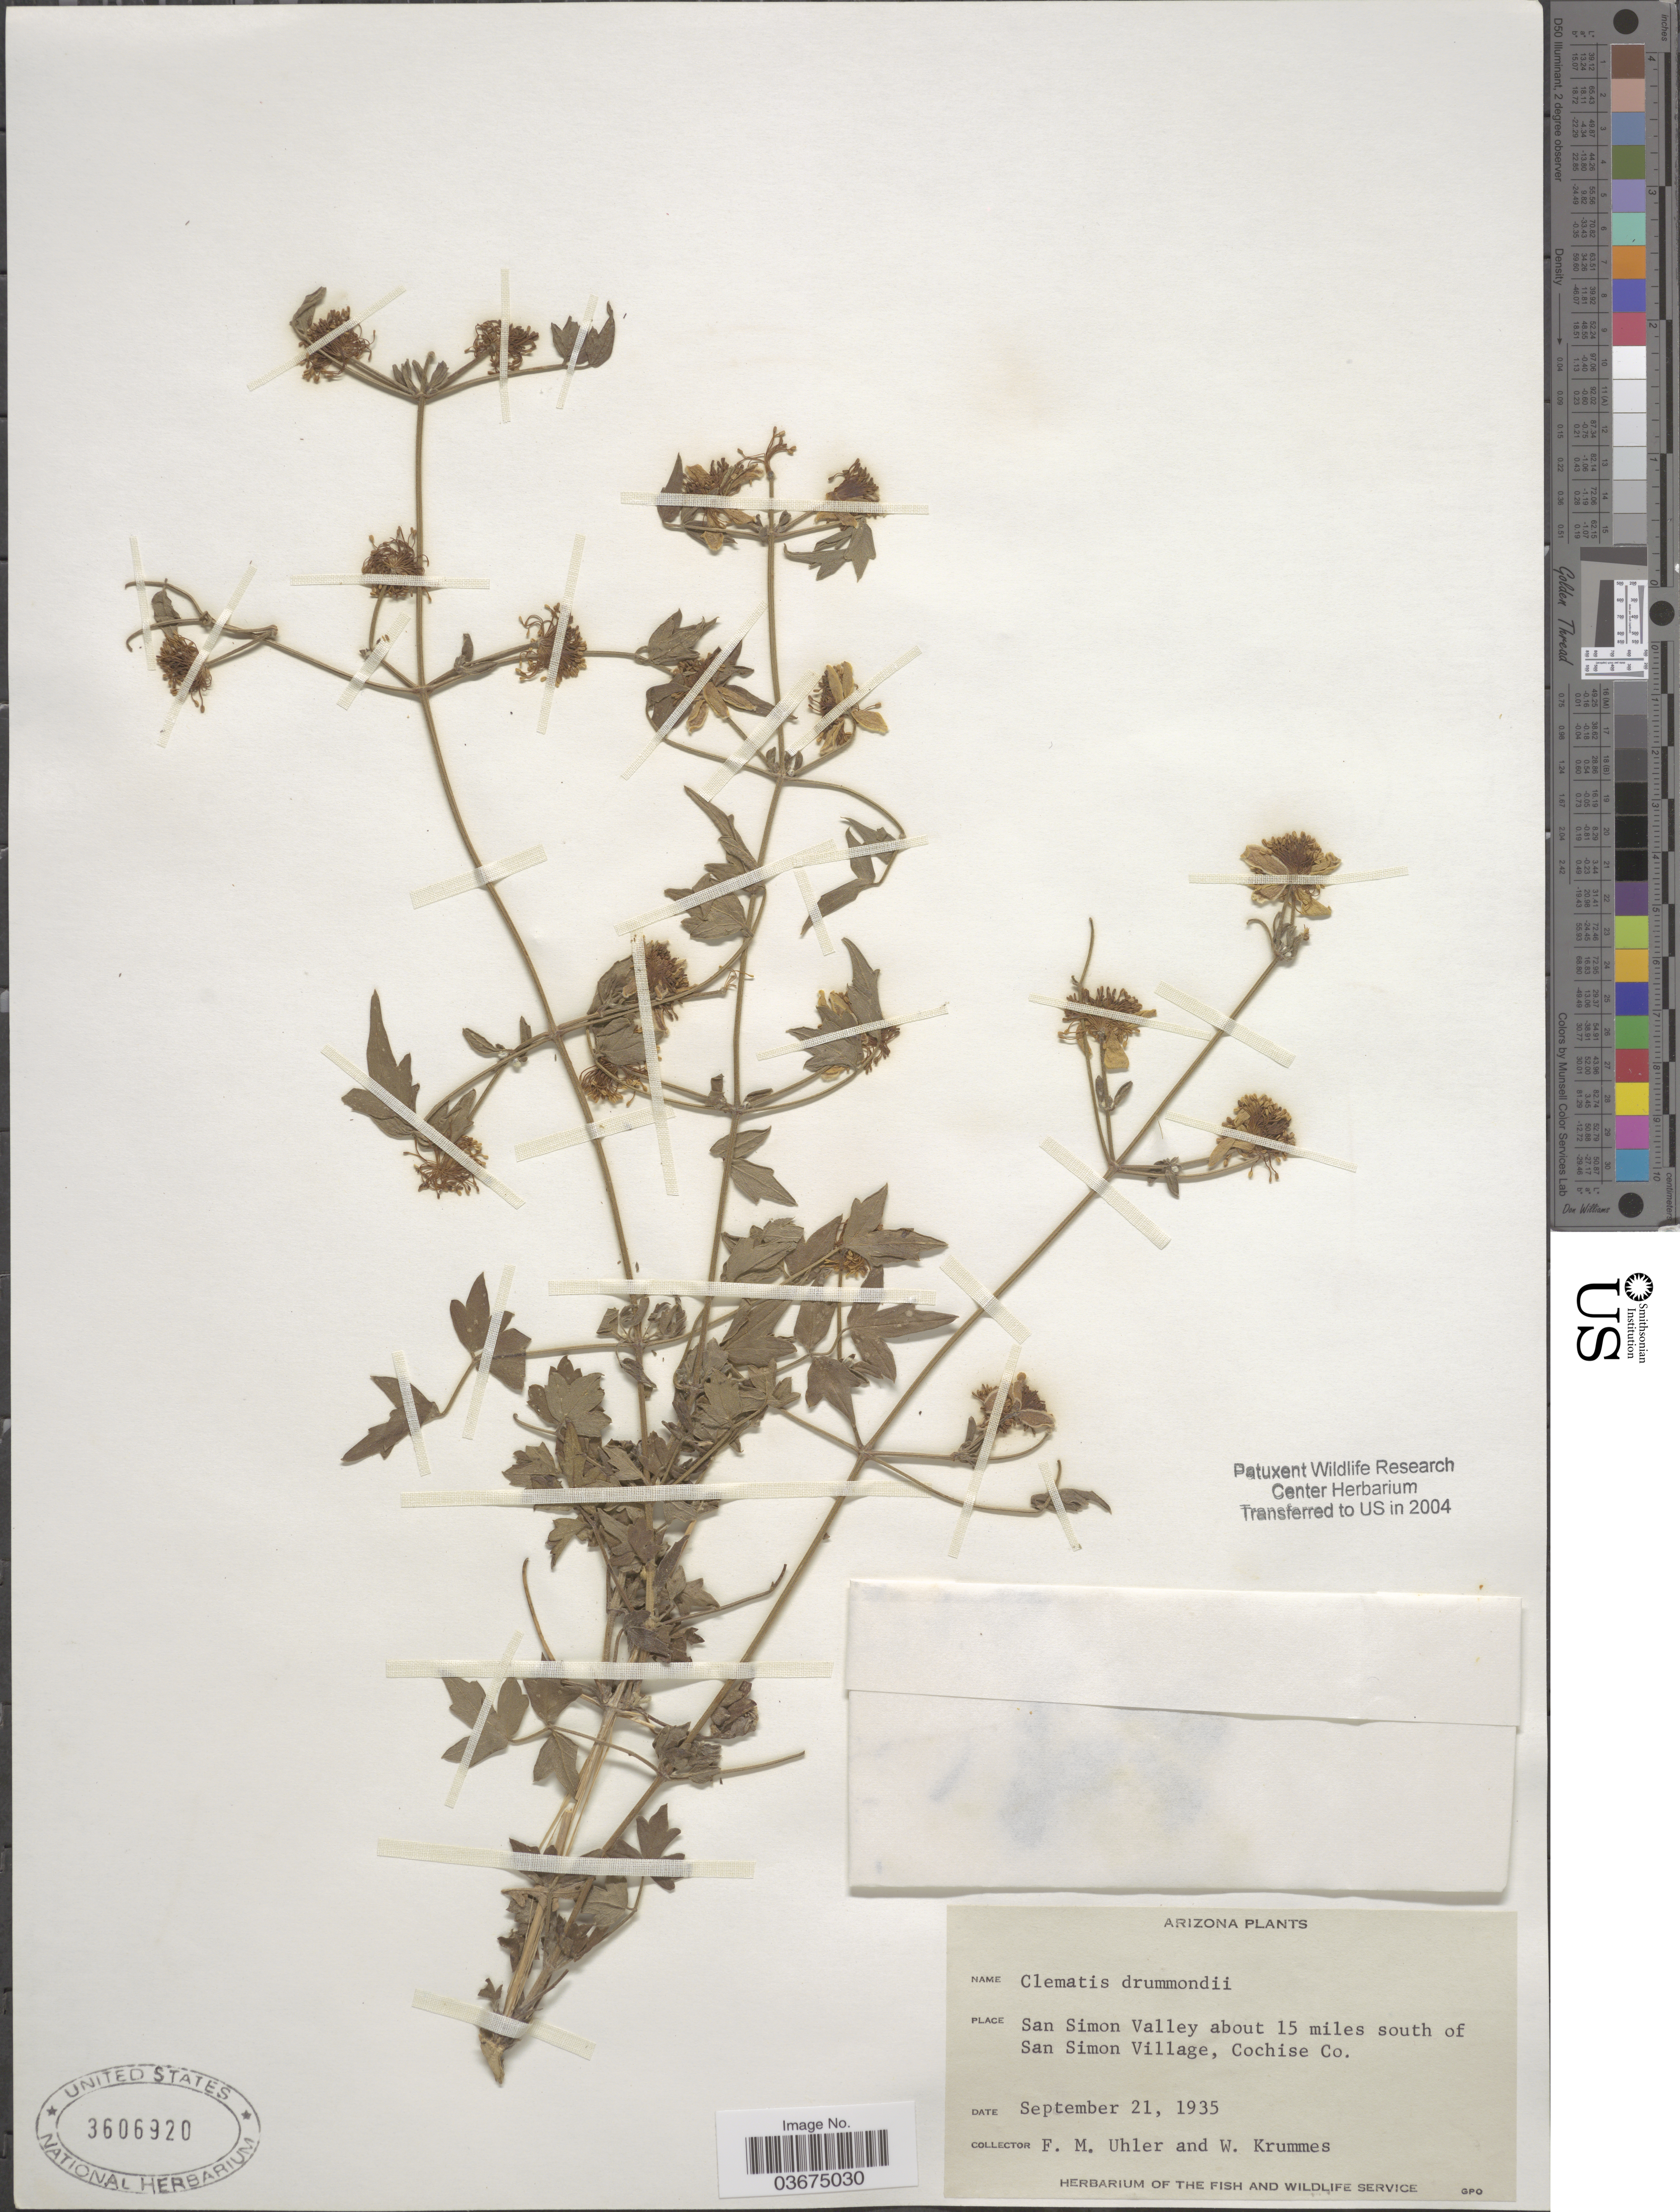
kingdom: Plantae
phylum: Tracheophyta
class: Magnoliopsida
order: Ranunculales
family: Ranunculaceae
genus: Clematis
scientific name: Clematis drummondii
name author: Torr. & A. Gray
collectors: F. M. Uhler & W. Krummes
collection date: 1935-09-21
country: United States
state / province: Arizona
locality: San Simon Valley, about 15 miles south of San Simon Village, Cochise Co.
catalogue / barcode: US 3606920